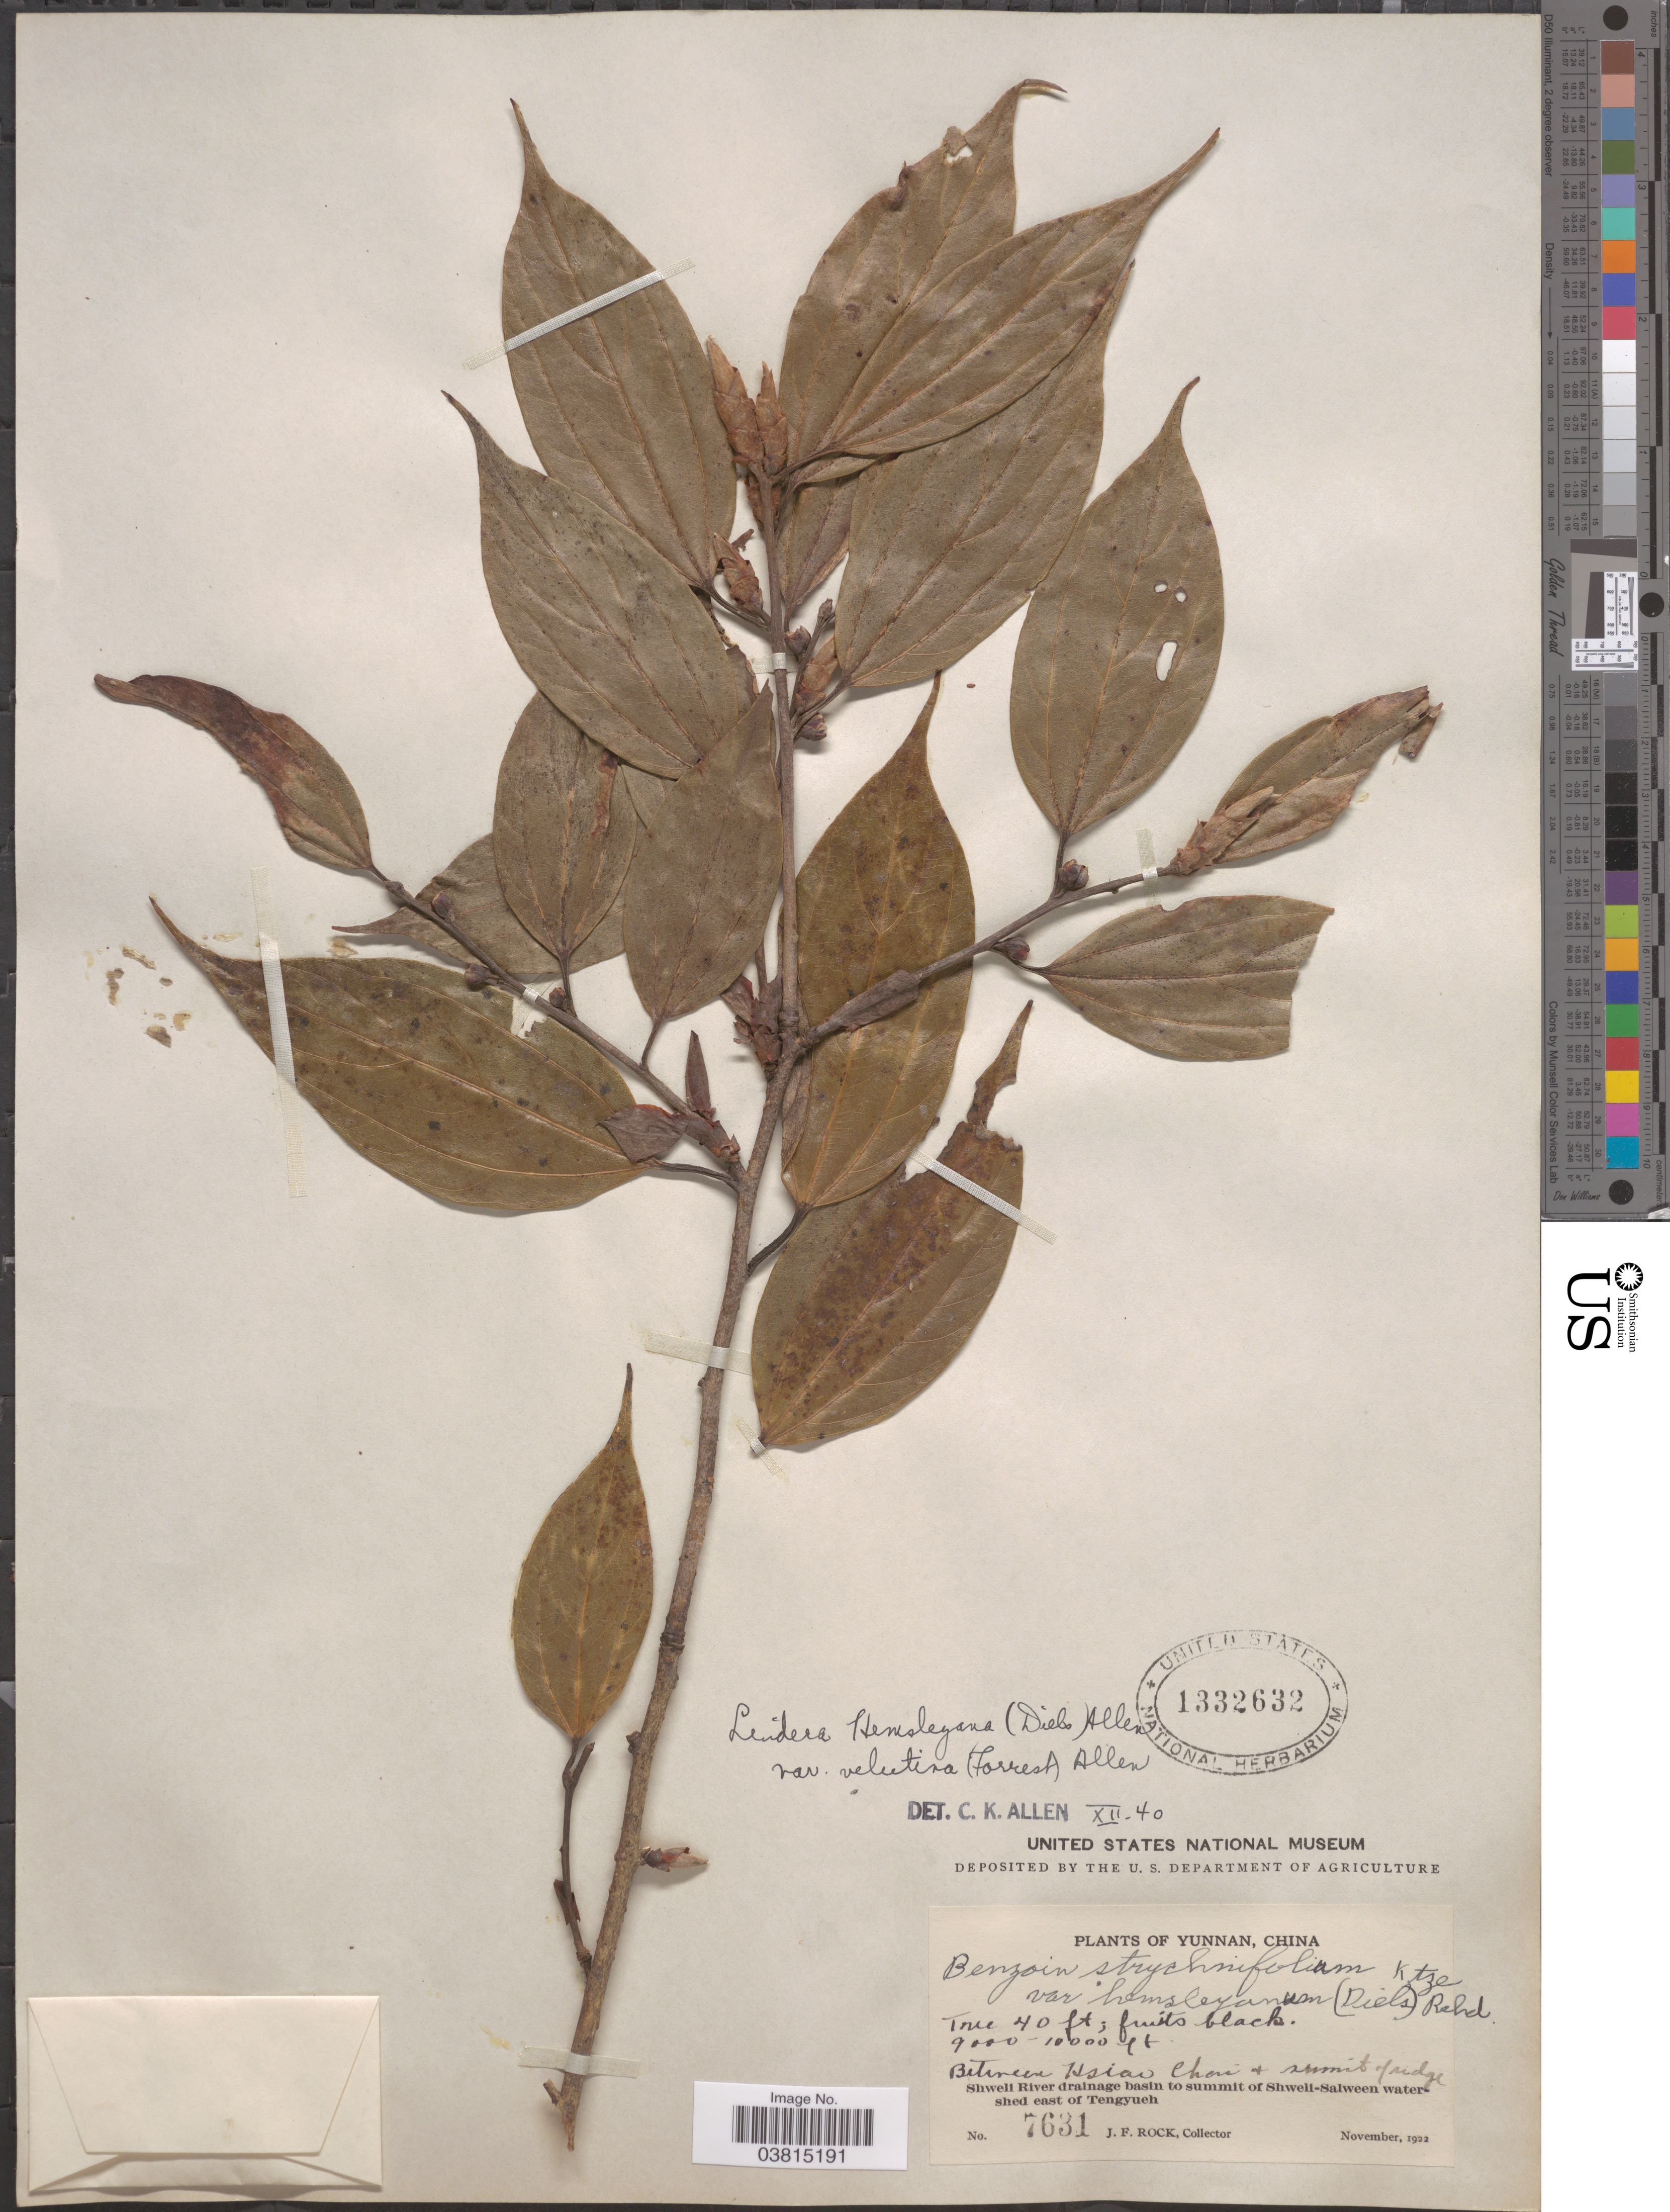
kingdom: Plantae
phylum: Tracheophyta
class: Magnoliopsida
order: Laurales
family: Lauraceae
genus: Lindera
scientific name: Lindera hemsleyana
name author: (Diels) C.K. Allen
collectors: J. Rock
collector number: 7631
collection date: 1922-11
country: China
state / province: Yunnan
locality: Between Hsiao Chai & summit of ridge. Shweli River drainage basin to summit of Shweli-Salween watershed east of Tengyueh.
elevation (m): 2743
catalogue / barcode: US 1332632